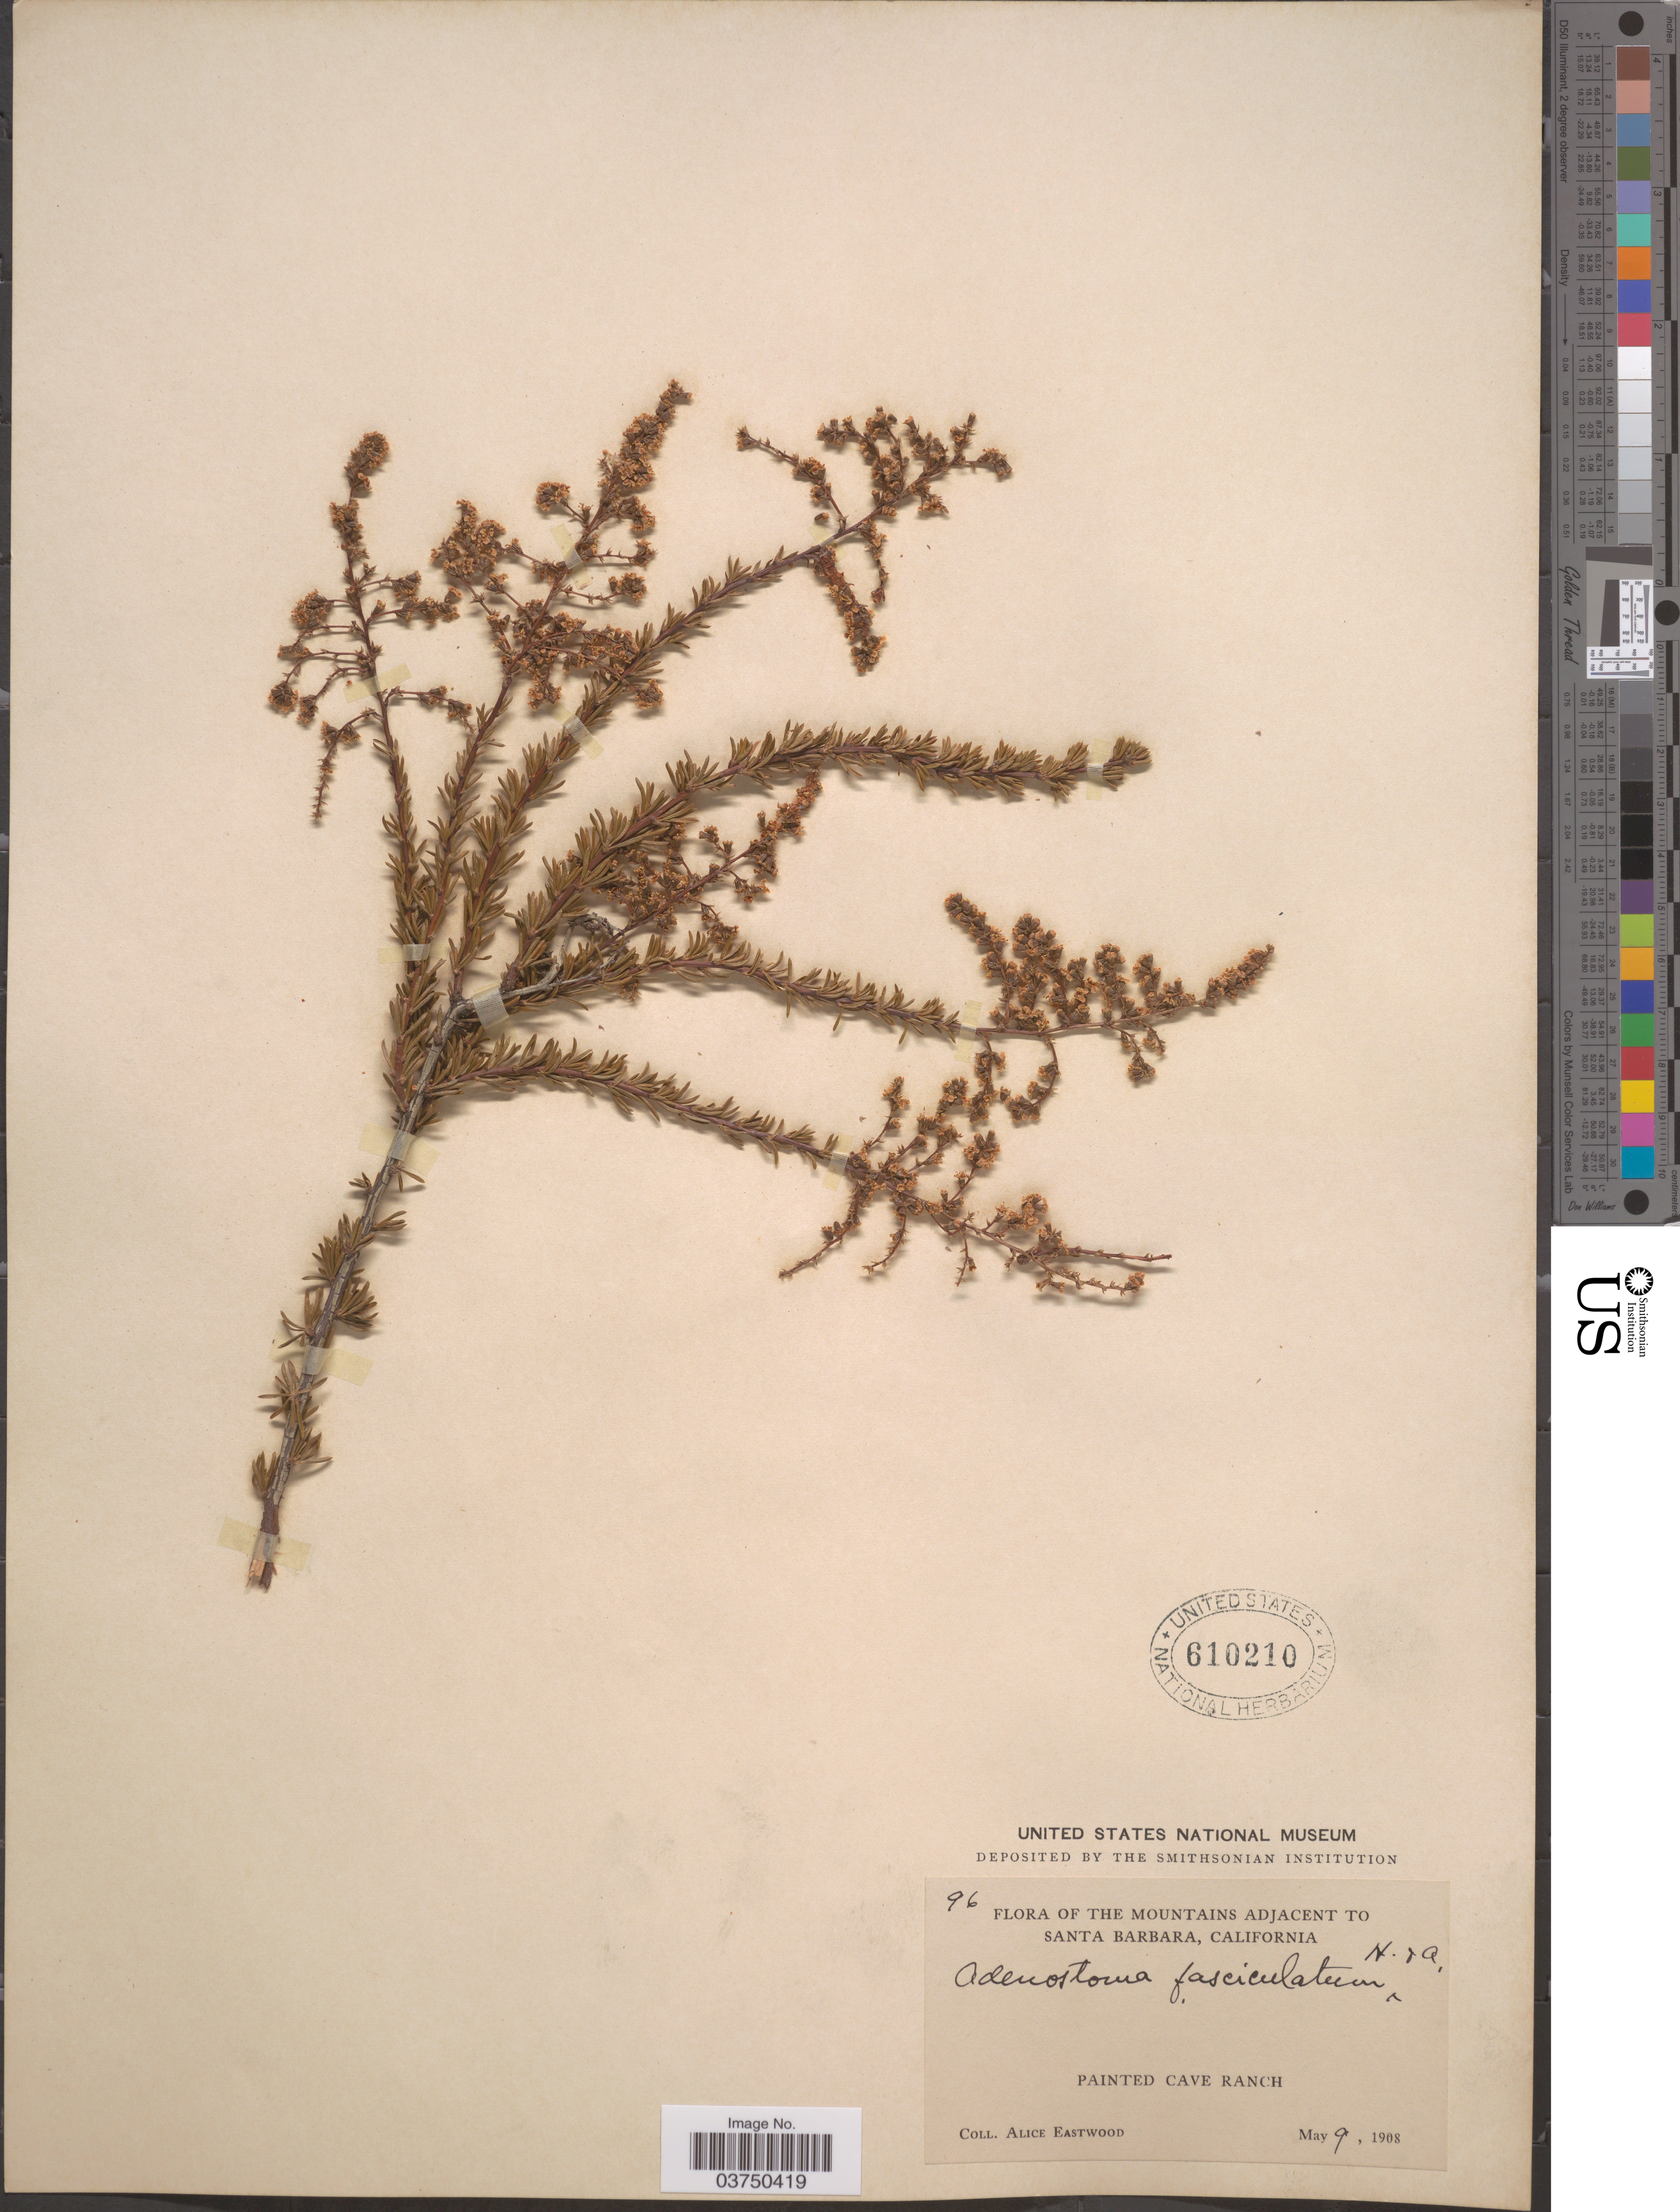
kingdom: Plantae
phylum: Tracheophyta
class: Magnoliopsida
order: Rosales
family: Rosaceae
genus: Adenostoma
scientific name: Adenostoma fasciculatum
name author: Hook. & Arn.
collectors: A. Eastwood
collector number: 96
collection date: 1908-05-09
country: United States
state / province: California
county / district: Santa Barbara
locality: Mountains adjacent to Santa Barbara. Painted Cave Ranch.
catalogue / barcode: US 610210